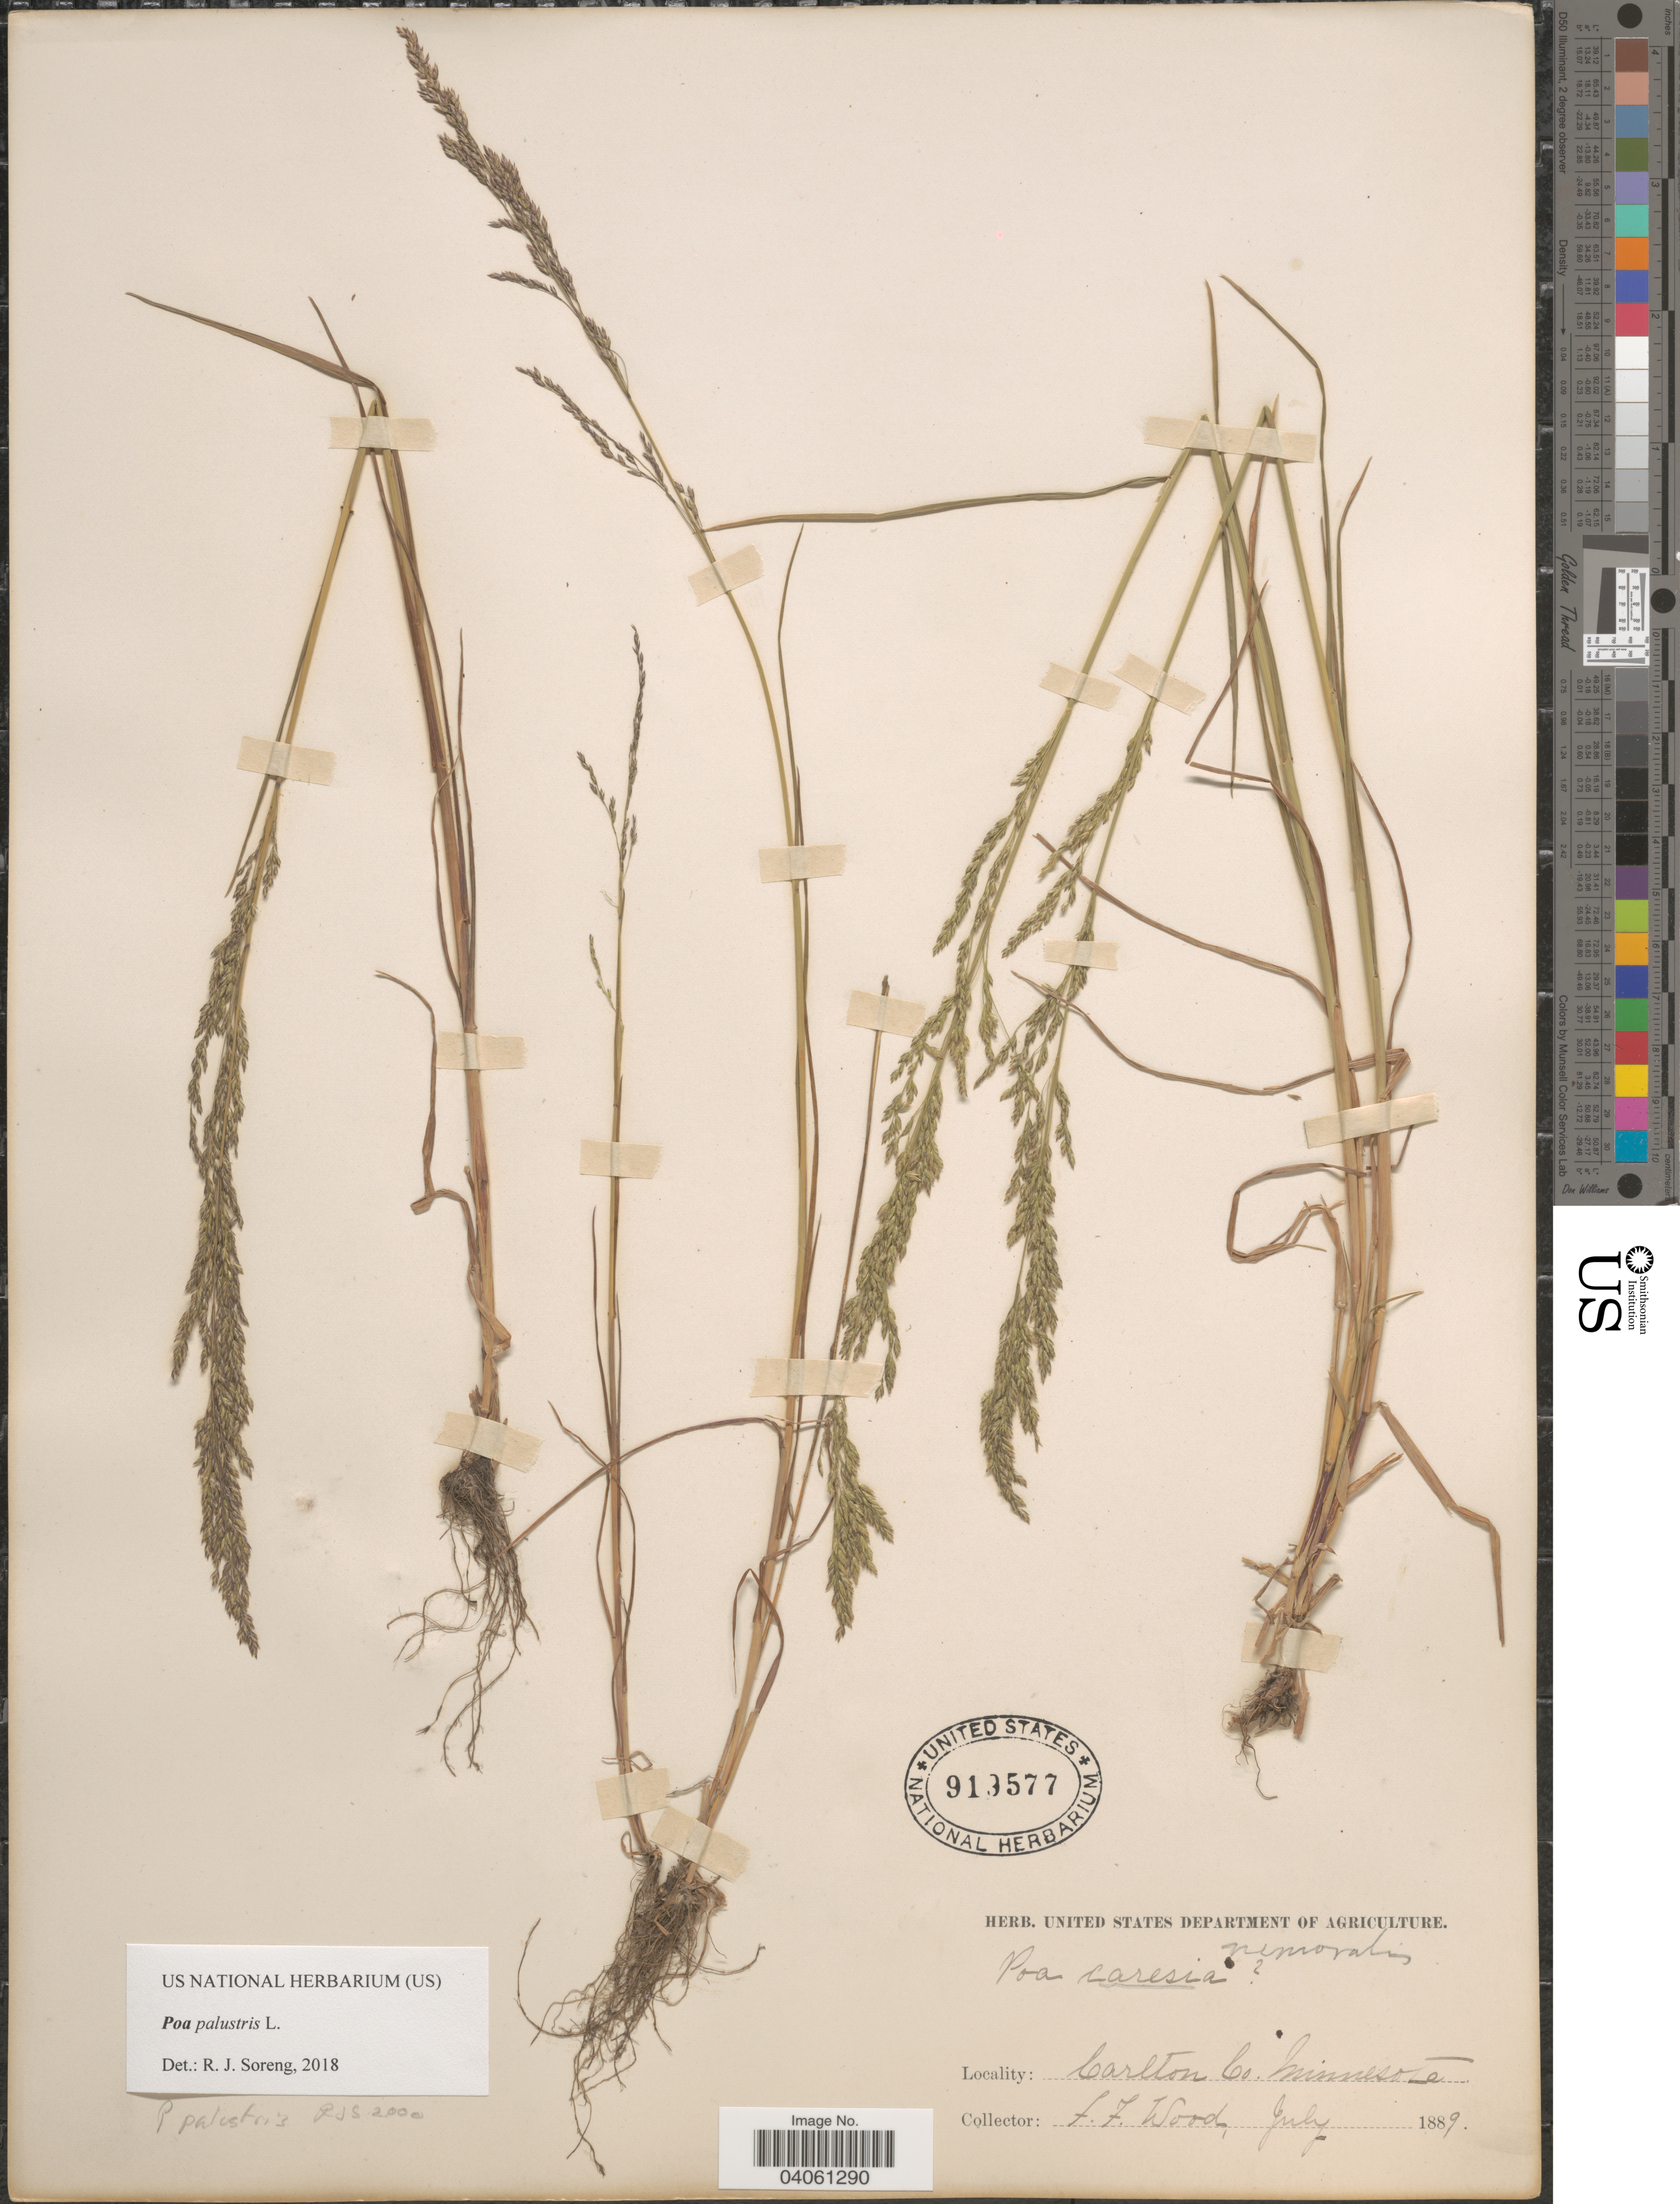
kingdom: Plantae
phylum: Tracheophyta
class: Liliopsida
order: Poales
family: Poaceae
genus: Poa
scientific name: Poa palustris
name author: L.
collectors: F. Wood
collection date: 1889-07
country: United States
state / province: Minnesota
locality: Carlton Co.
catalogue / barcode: US 919577